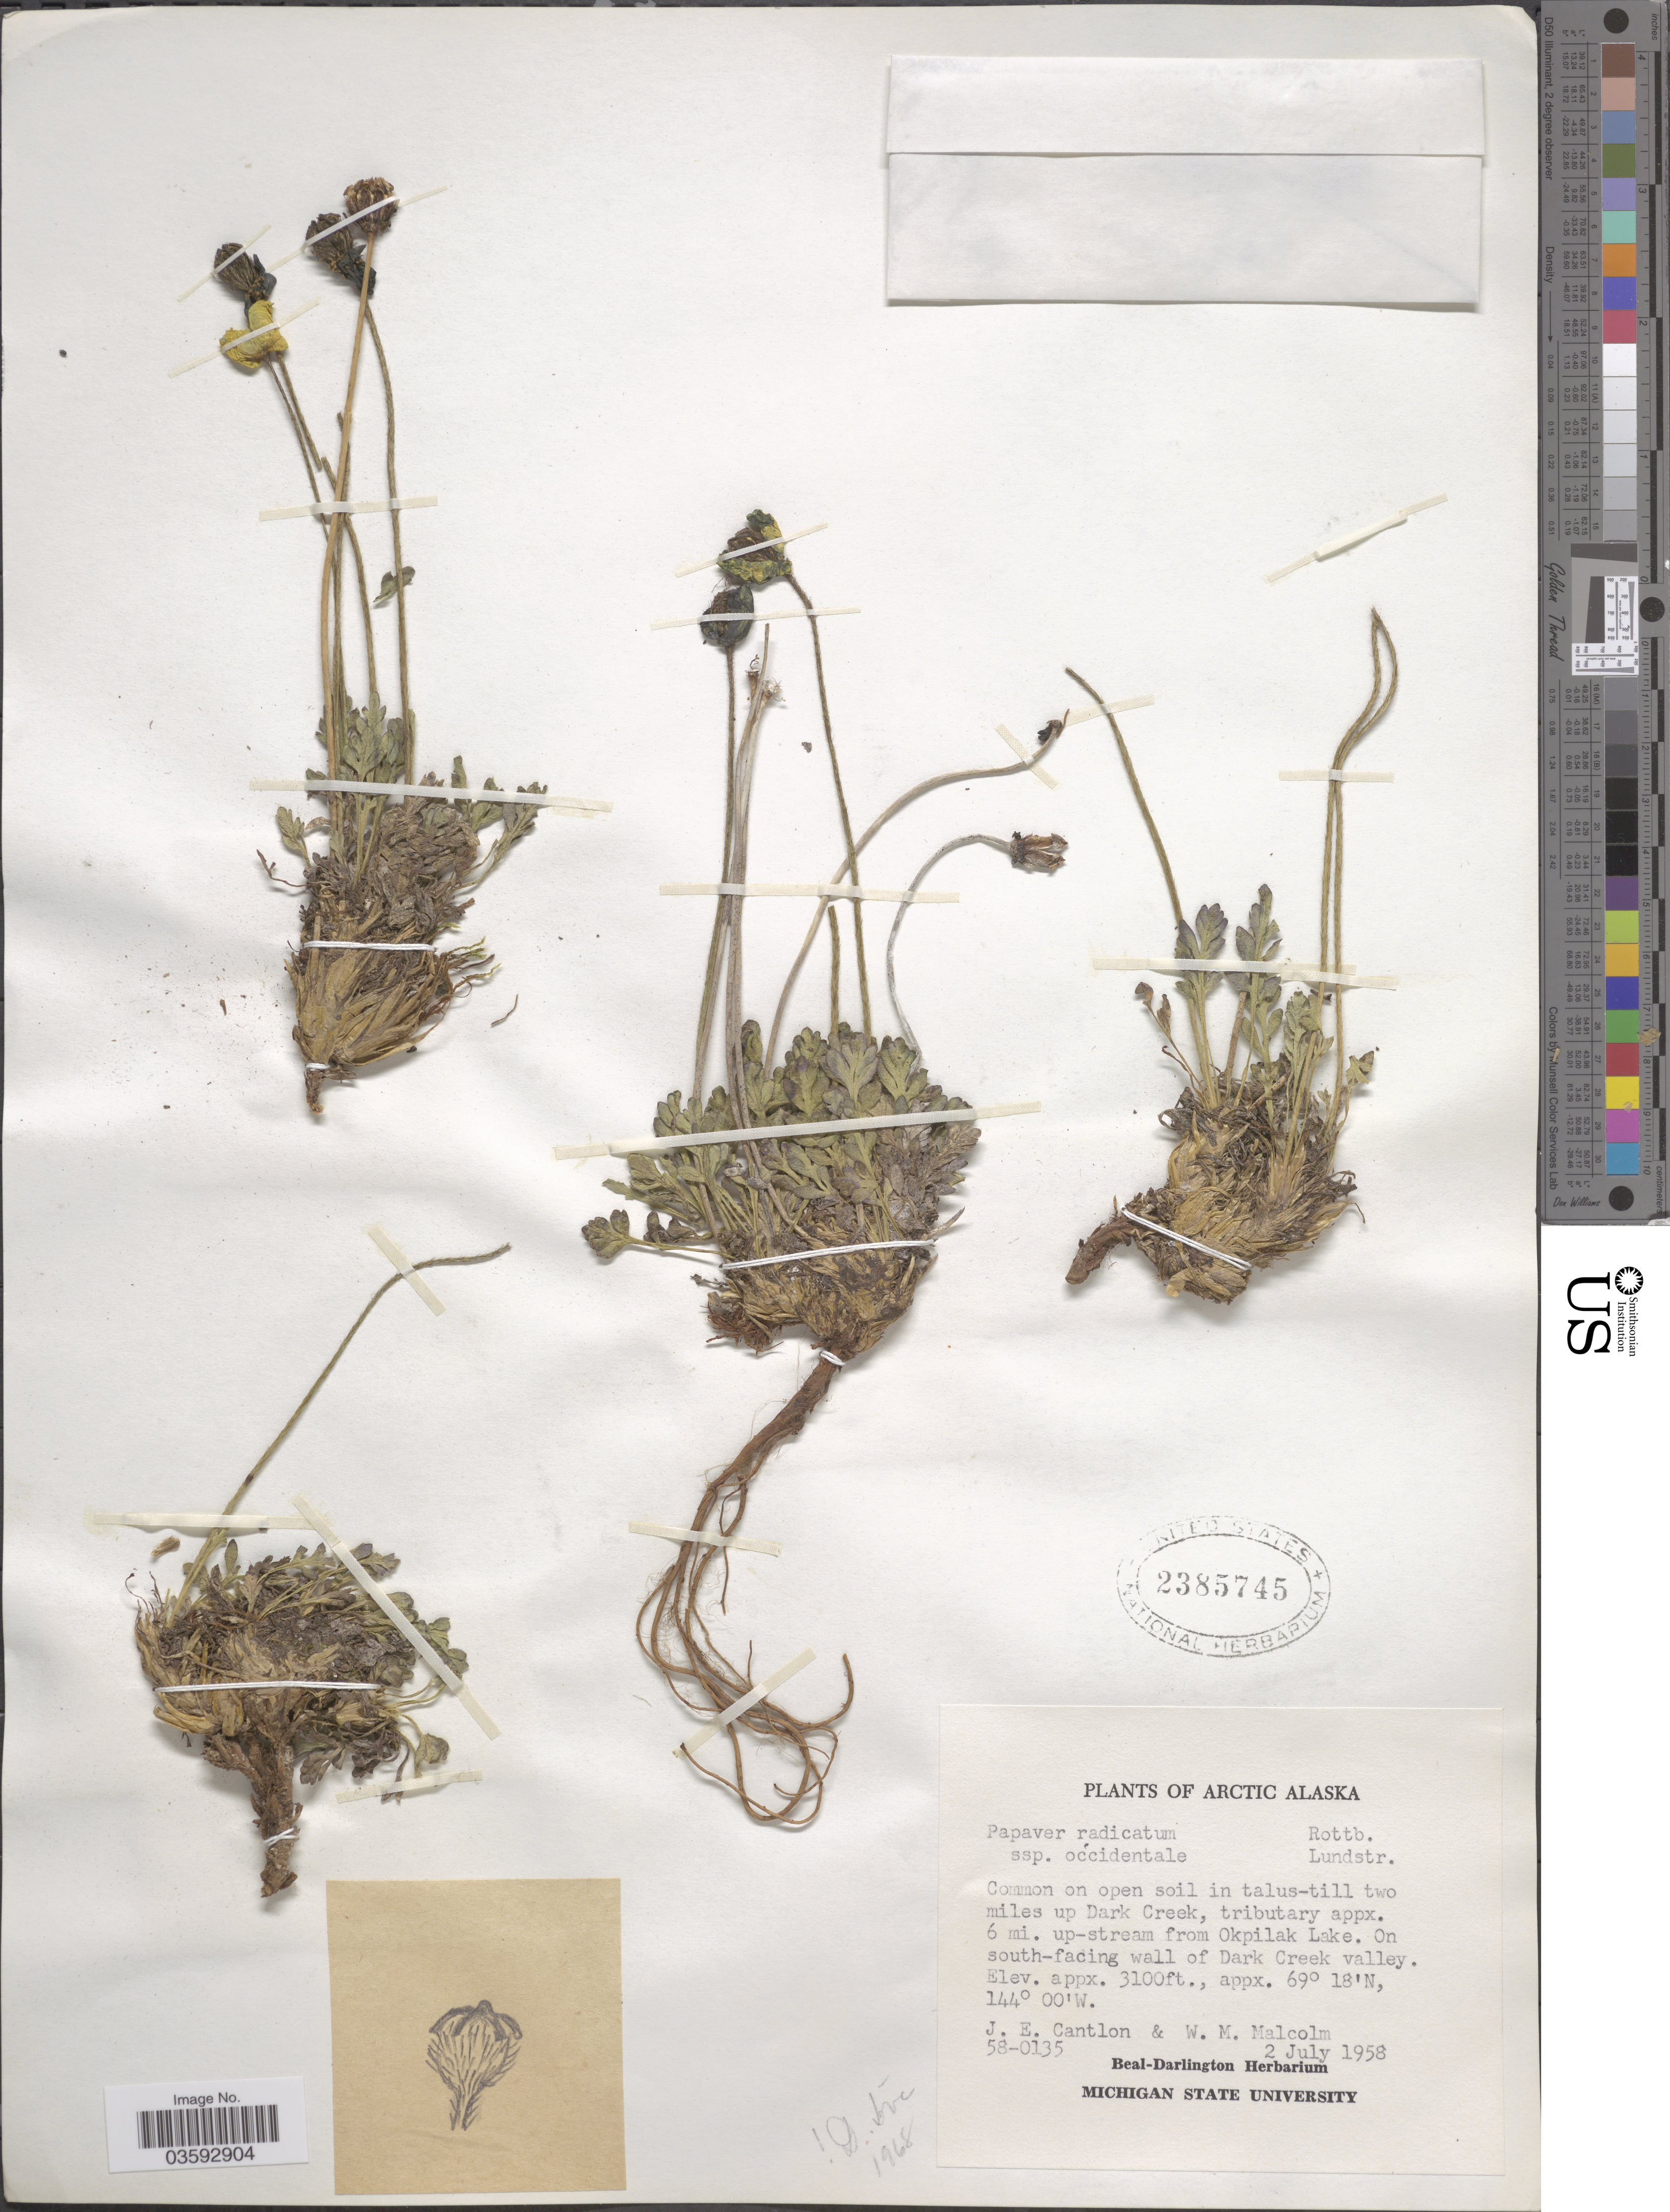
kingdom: Plantae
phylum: Tracheophyta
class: Magnoliopsida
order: Ranunculales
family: Papaveraceae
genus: Papaver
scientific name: Papaver radicatum subsp. occidentale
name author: Lundstr.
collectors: J. Cantlon & W. Malcolm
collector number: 58-0135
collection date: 1958-07-02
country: United States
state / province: Alaska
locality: Arctic Alaska. Two miles up Dark Creek, tributary appx. 6 mi. up-stream from Okpilak Lake. On south-facing wall of Dark Creek Valley.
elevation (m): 945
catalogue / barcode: US 2385745